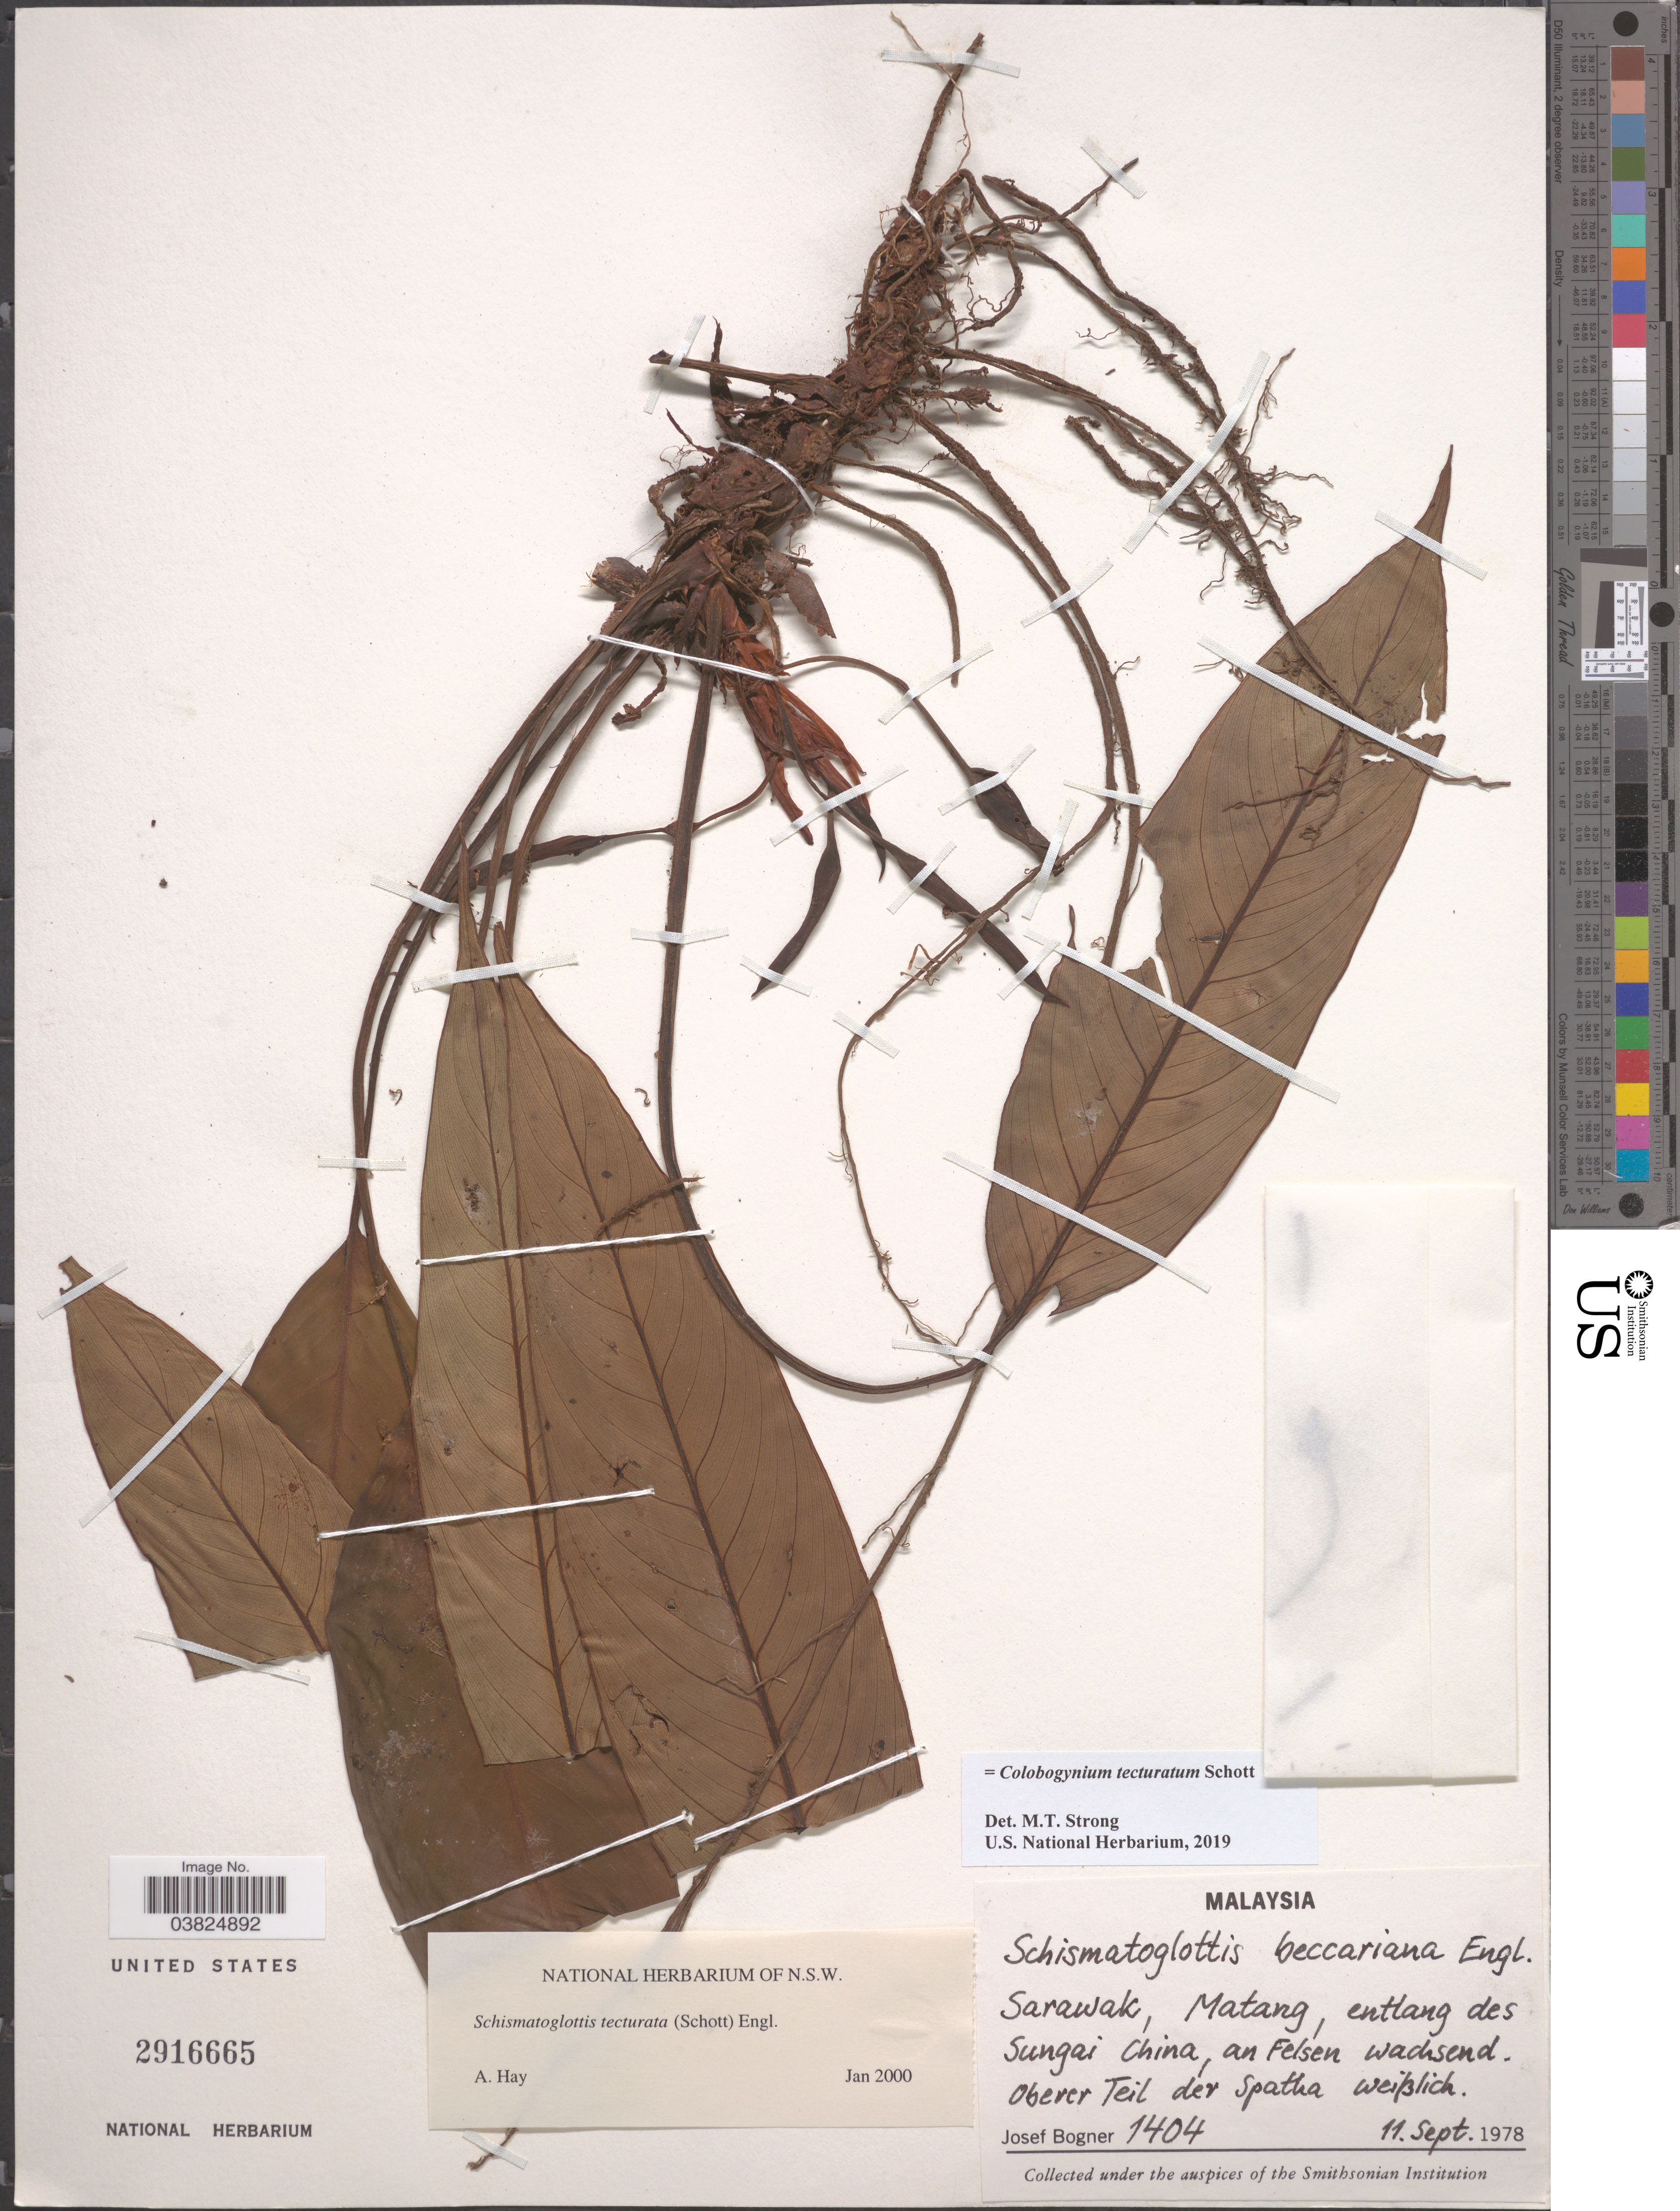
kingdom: Plantae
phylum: Tracheophyta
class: Liliopsida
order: Alismatales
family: Araceae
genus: Colobogynium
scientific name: Colobogynium tecturatum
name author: Schott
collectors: J. Bogner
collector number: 1404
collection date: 1978-09-11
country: Malaysia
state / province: Sarawak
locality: Matang, entlang des Sungai China, an Felsen wadisend.Oberer Teil der Spatha weiblich.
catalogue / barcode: US 2916665